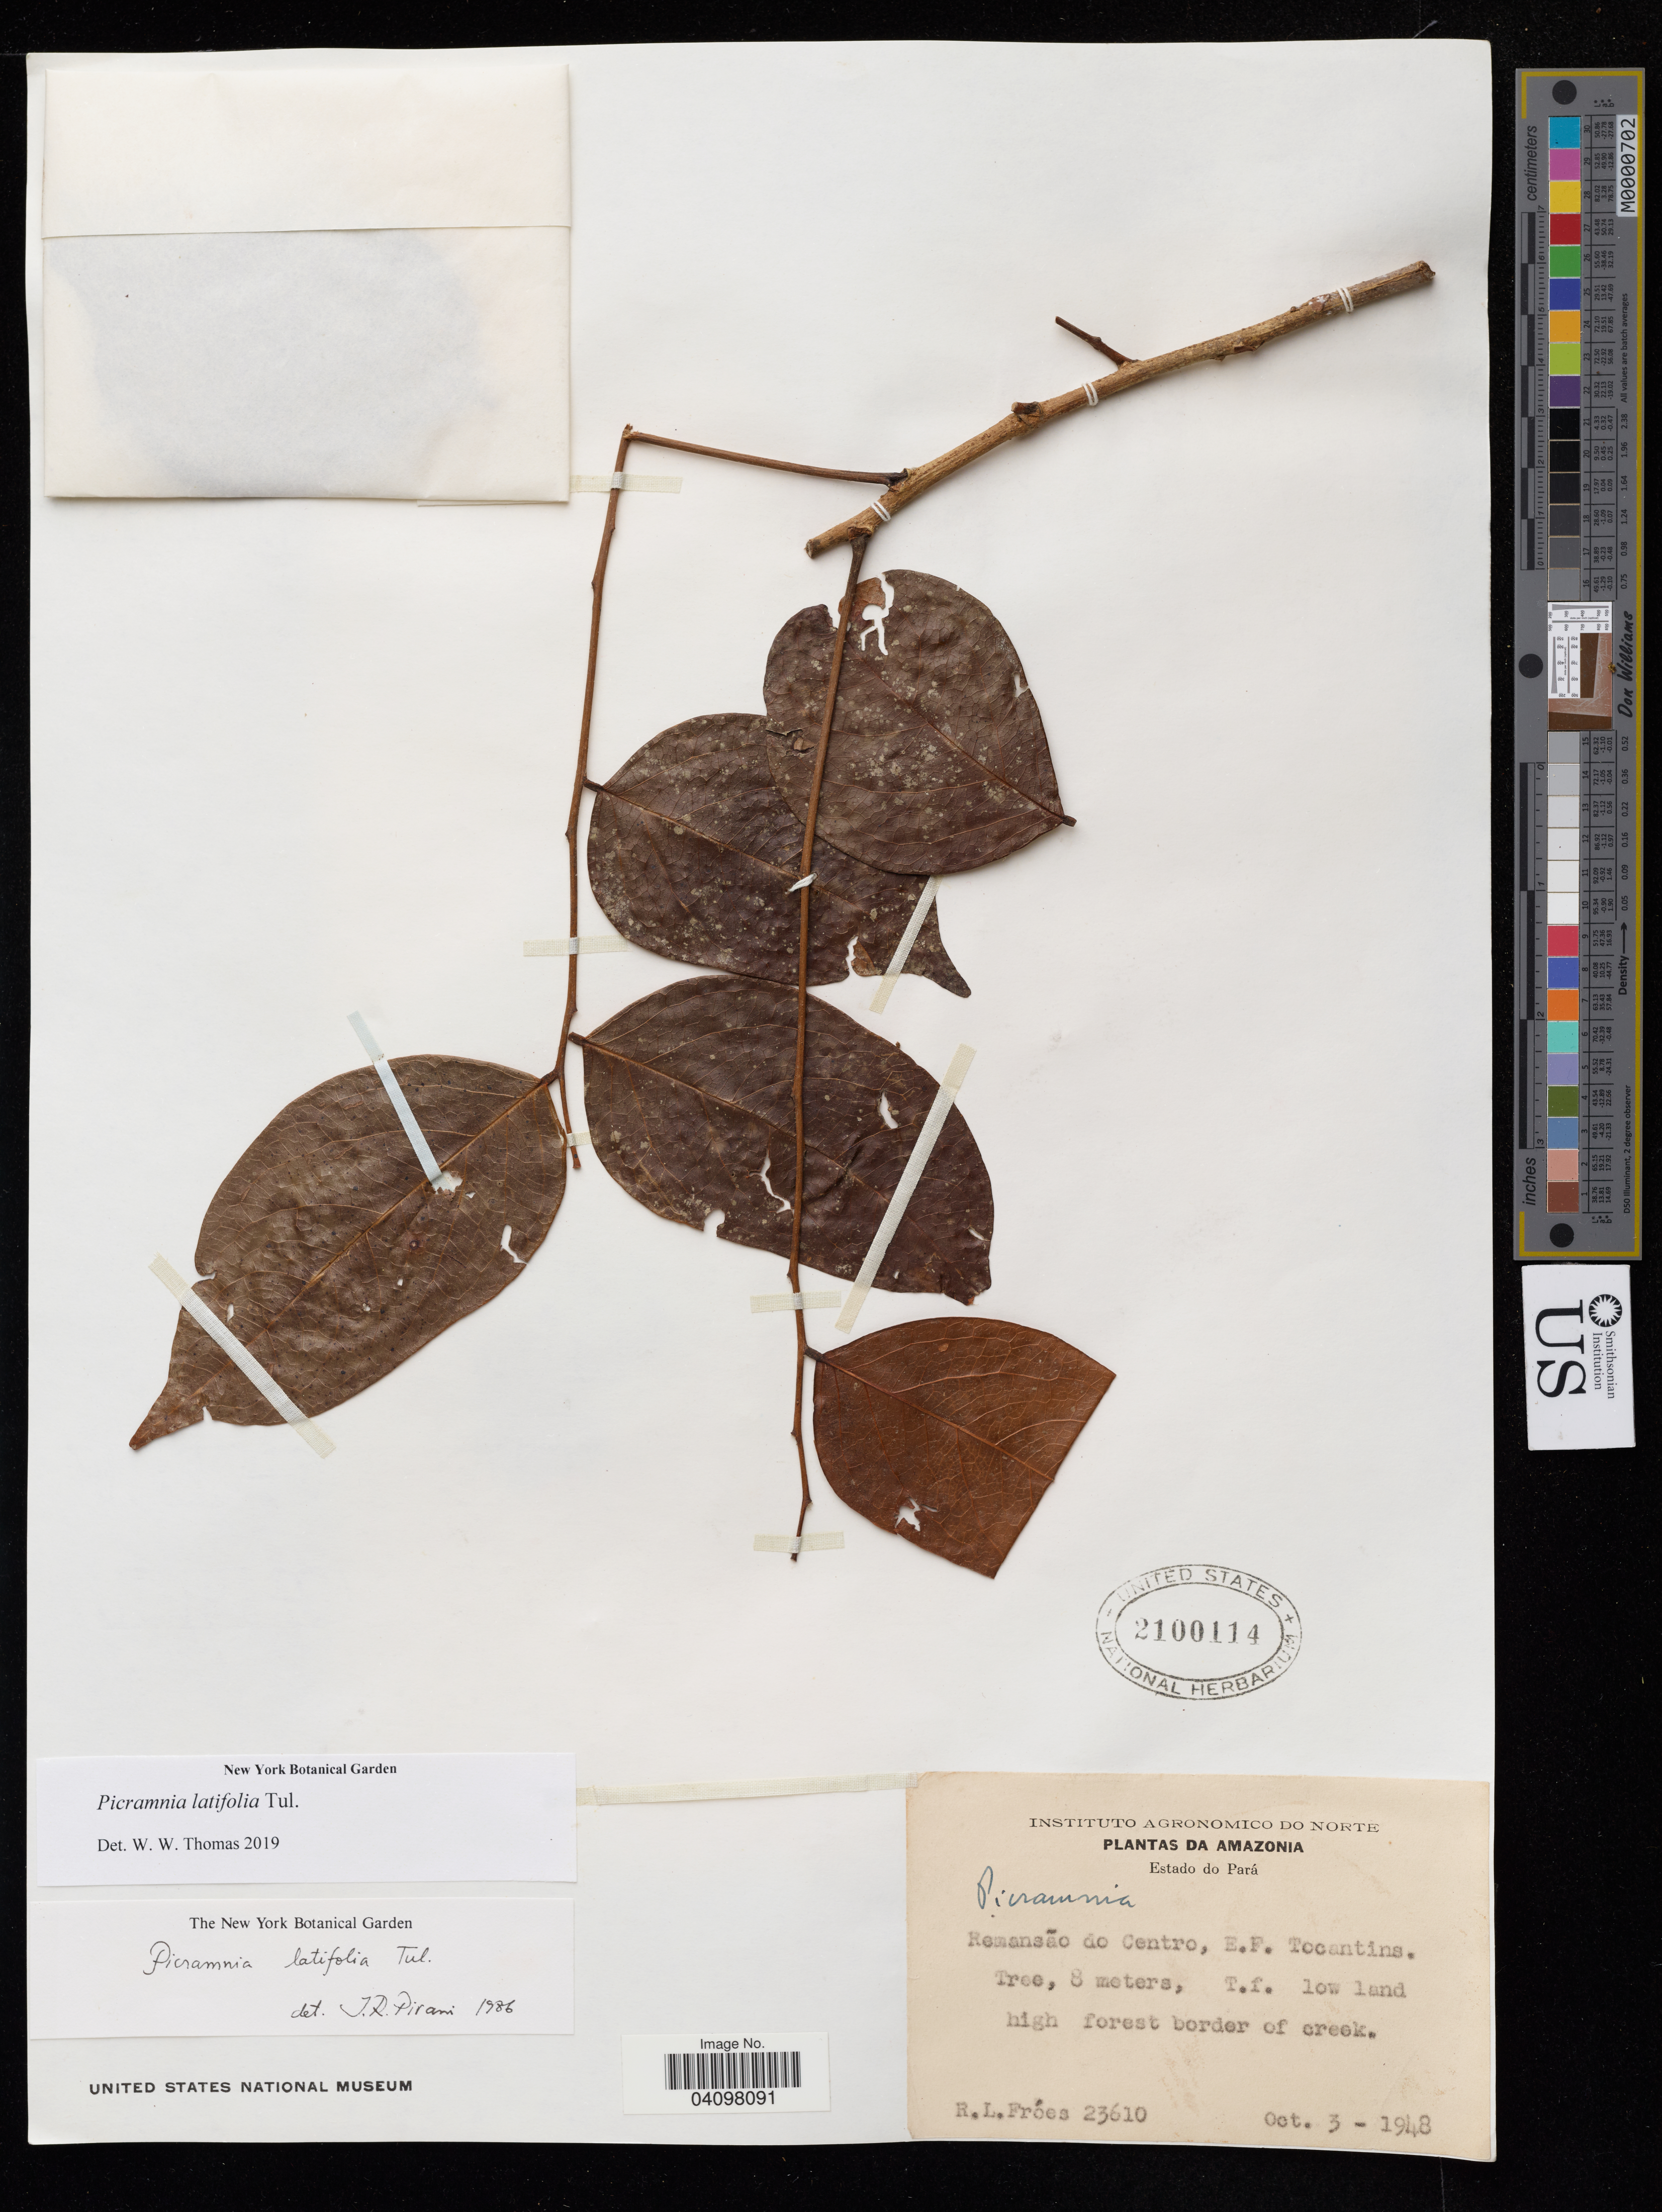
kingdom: Plantae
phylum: Tracheophyta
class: Magnoliopsida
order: Picramniales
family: Picramniaceae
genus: Picramnia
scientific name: Picramnia latifolia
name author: Tul.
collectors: R. Froes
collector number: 23610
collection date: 1948-10-03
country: Brazil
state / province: Tocantins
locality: Da Amazonia, Estado do Pará, Remansão do Centro, E.F. Tocantins.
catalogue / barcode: US 2100114